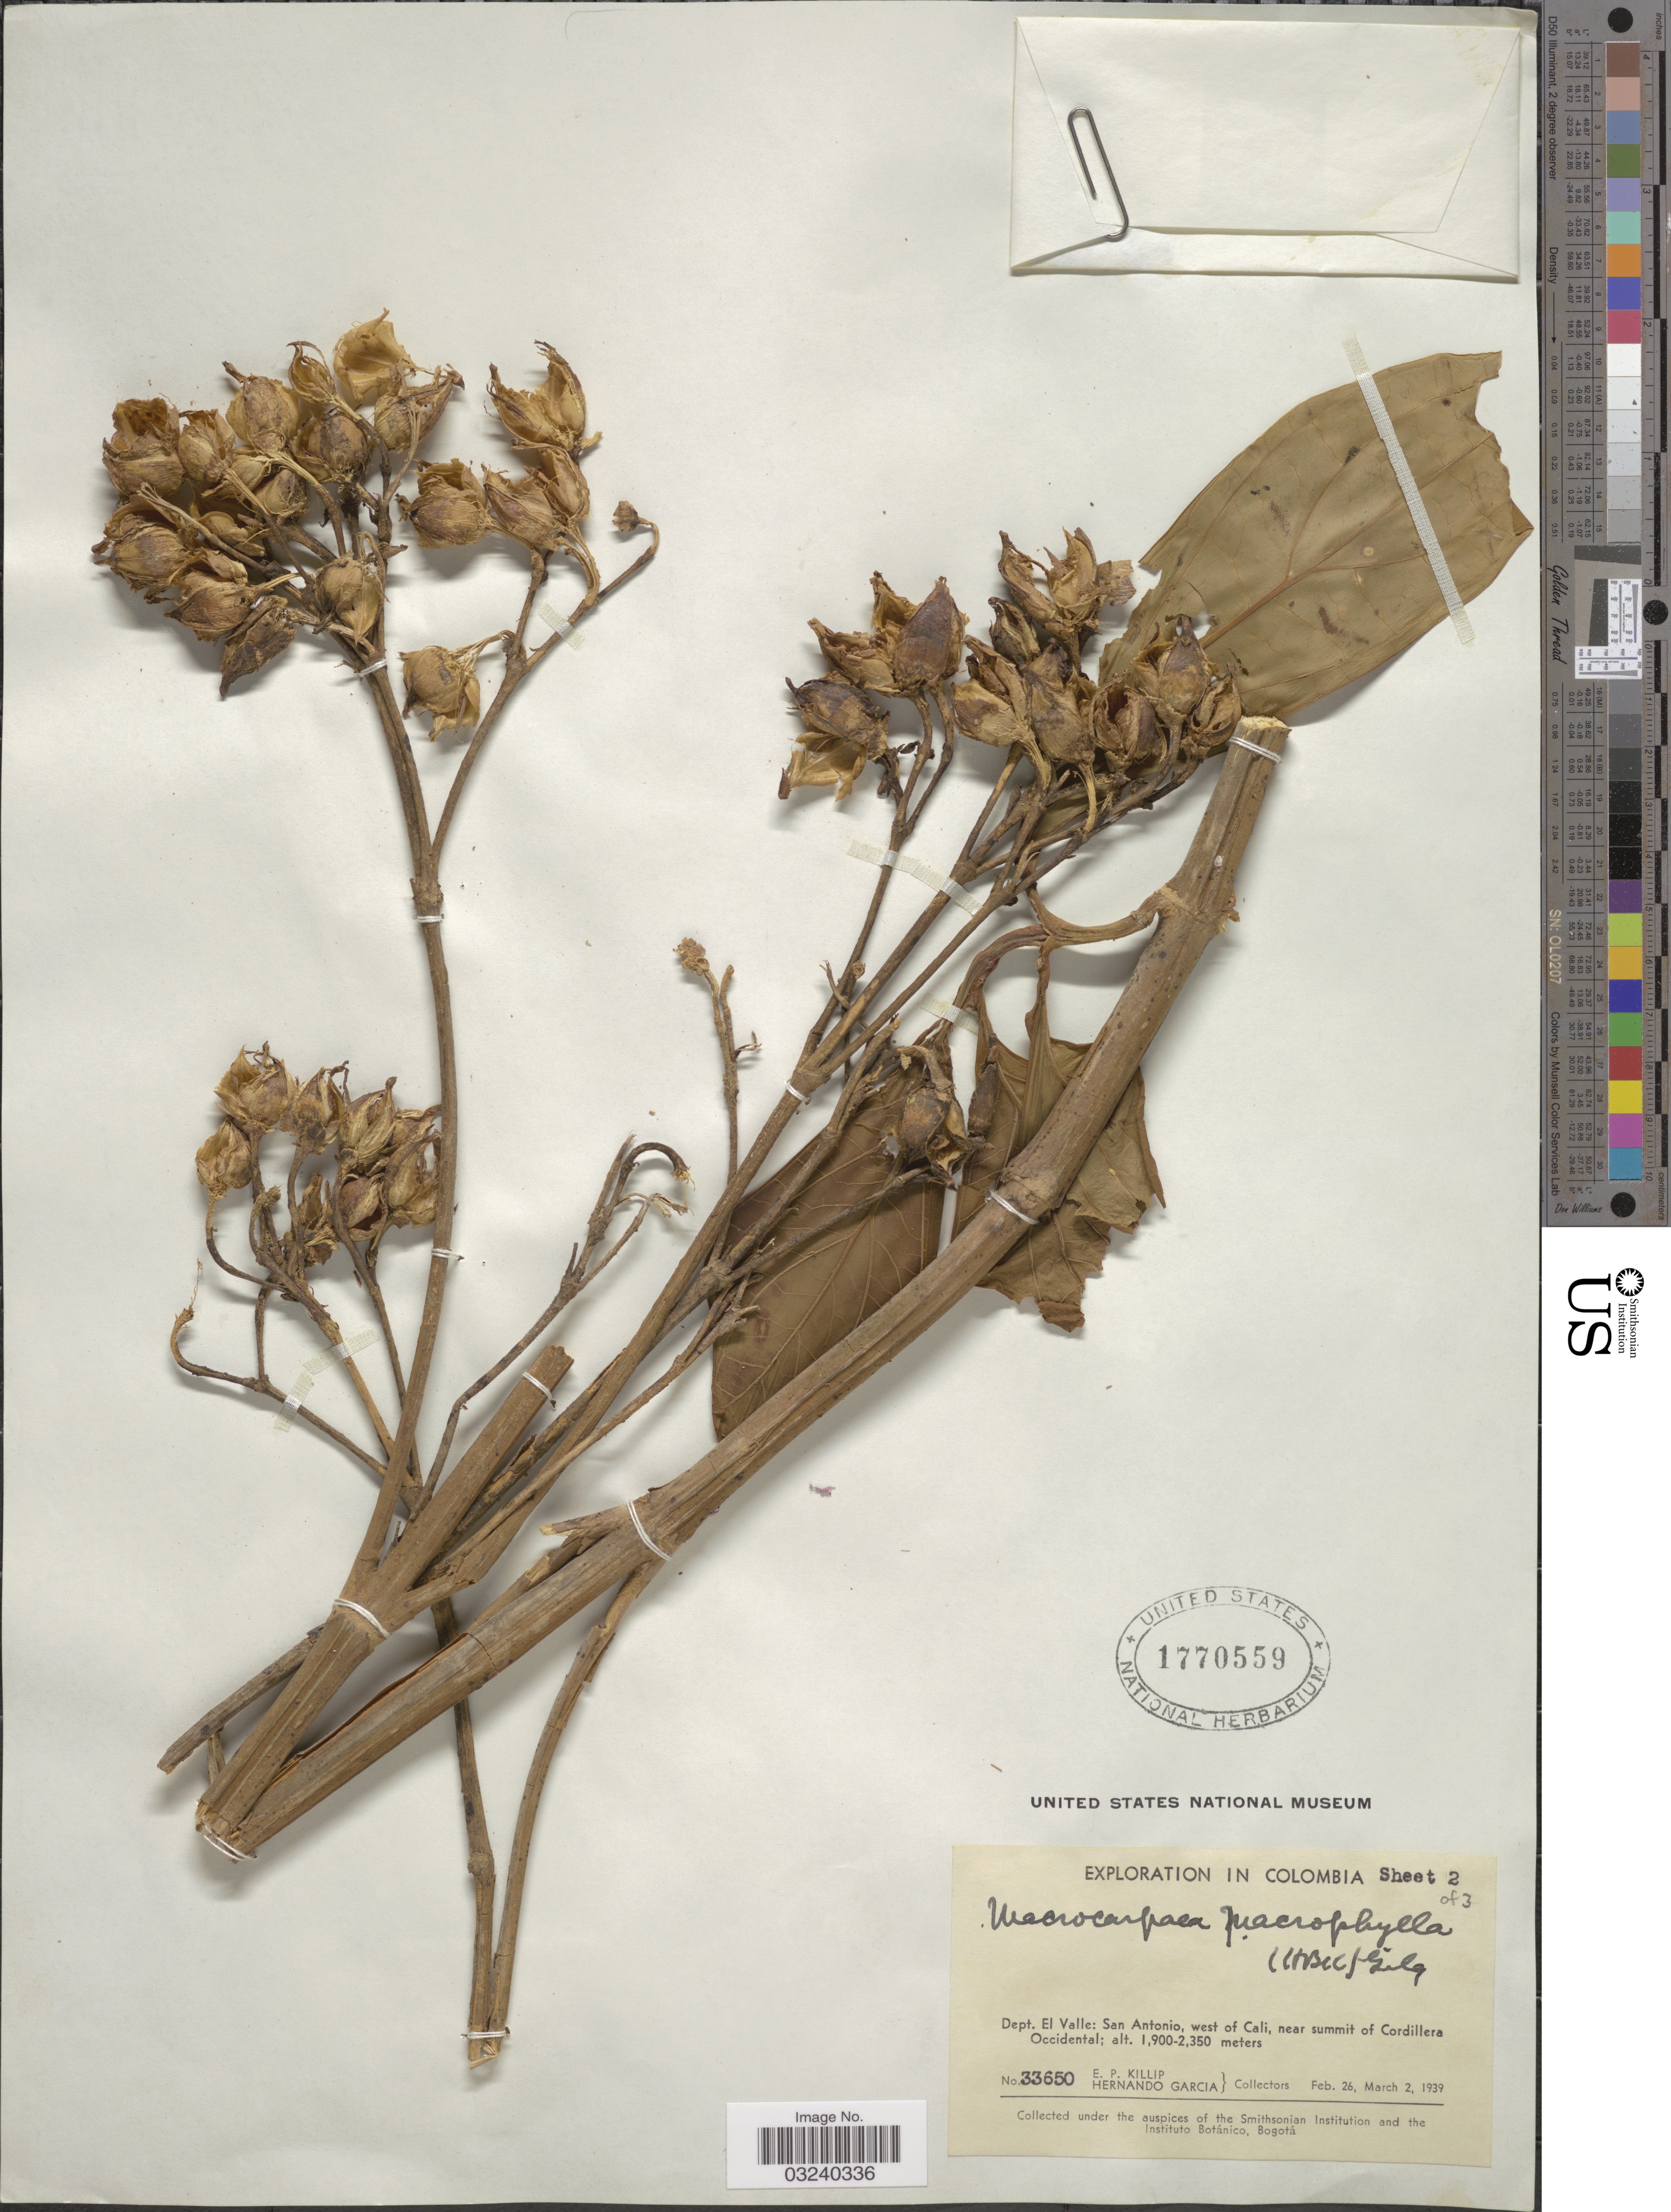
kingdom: Plantae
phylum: Tracheophyta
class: Magnoliopsida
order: Gentianales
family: Gentianaceae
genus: Macrocarpaea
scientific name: Macrocarpaea macrophylla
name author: (Kunth) Gilg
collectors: E. P. Killip & H. Garcia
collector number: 33650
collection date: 1939-02-26/1939-03-02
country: Colombia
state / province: Valle del Cauca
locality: Dept. El Valle: San Antonio, west of Cali, near summit of Cordillera Occidental.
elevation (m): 1900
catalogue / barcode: US 1770559